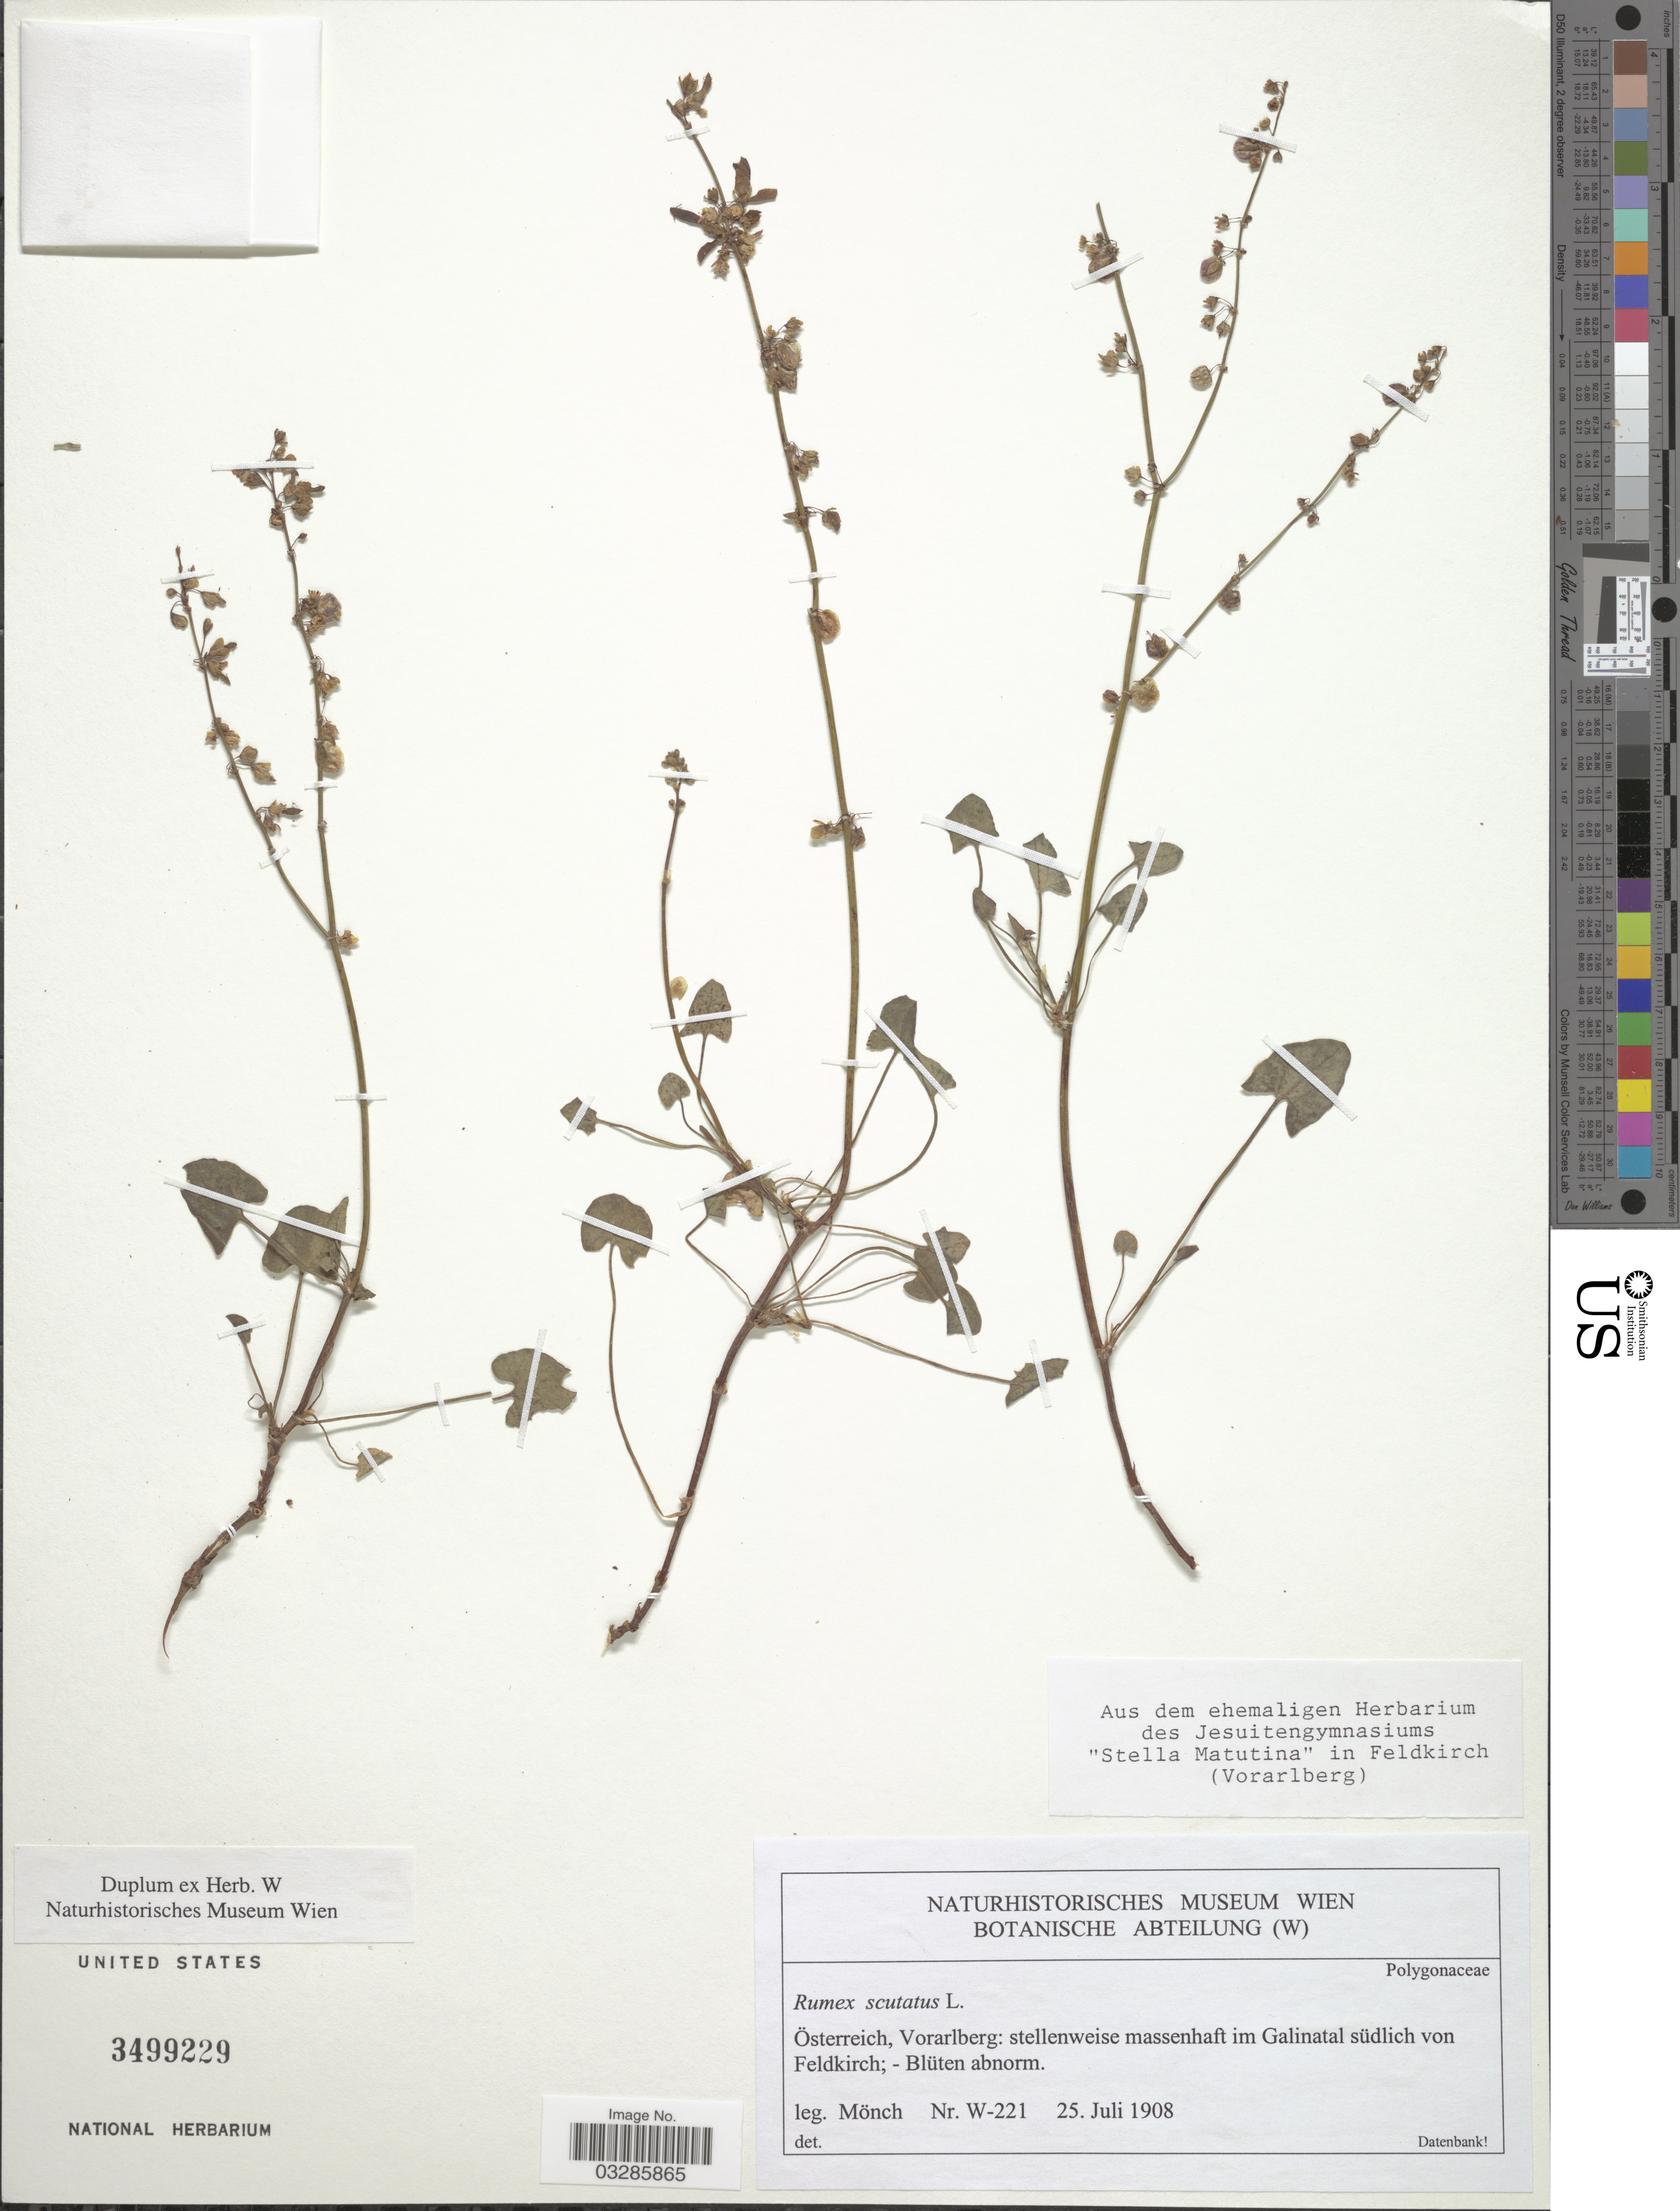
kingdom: Plantae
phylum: Tracheophyta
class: Magnoliopsida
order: Caryophyllales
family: Polygonaceae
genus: Rumex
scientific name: Rumex scutatus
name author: L.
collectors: Mönch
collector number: W-221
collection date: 1908-07-25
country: Austria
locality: Österreich, Vorarlberg: stellenweise massenhaft im Galinatal südlich von Feldkirch; - Blüten abnorm.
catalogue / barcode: US 3499229